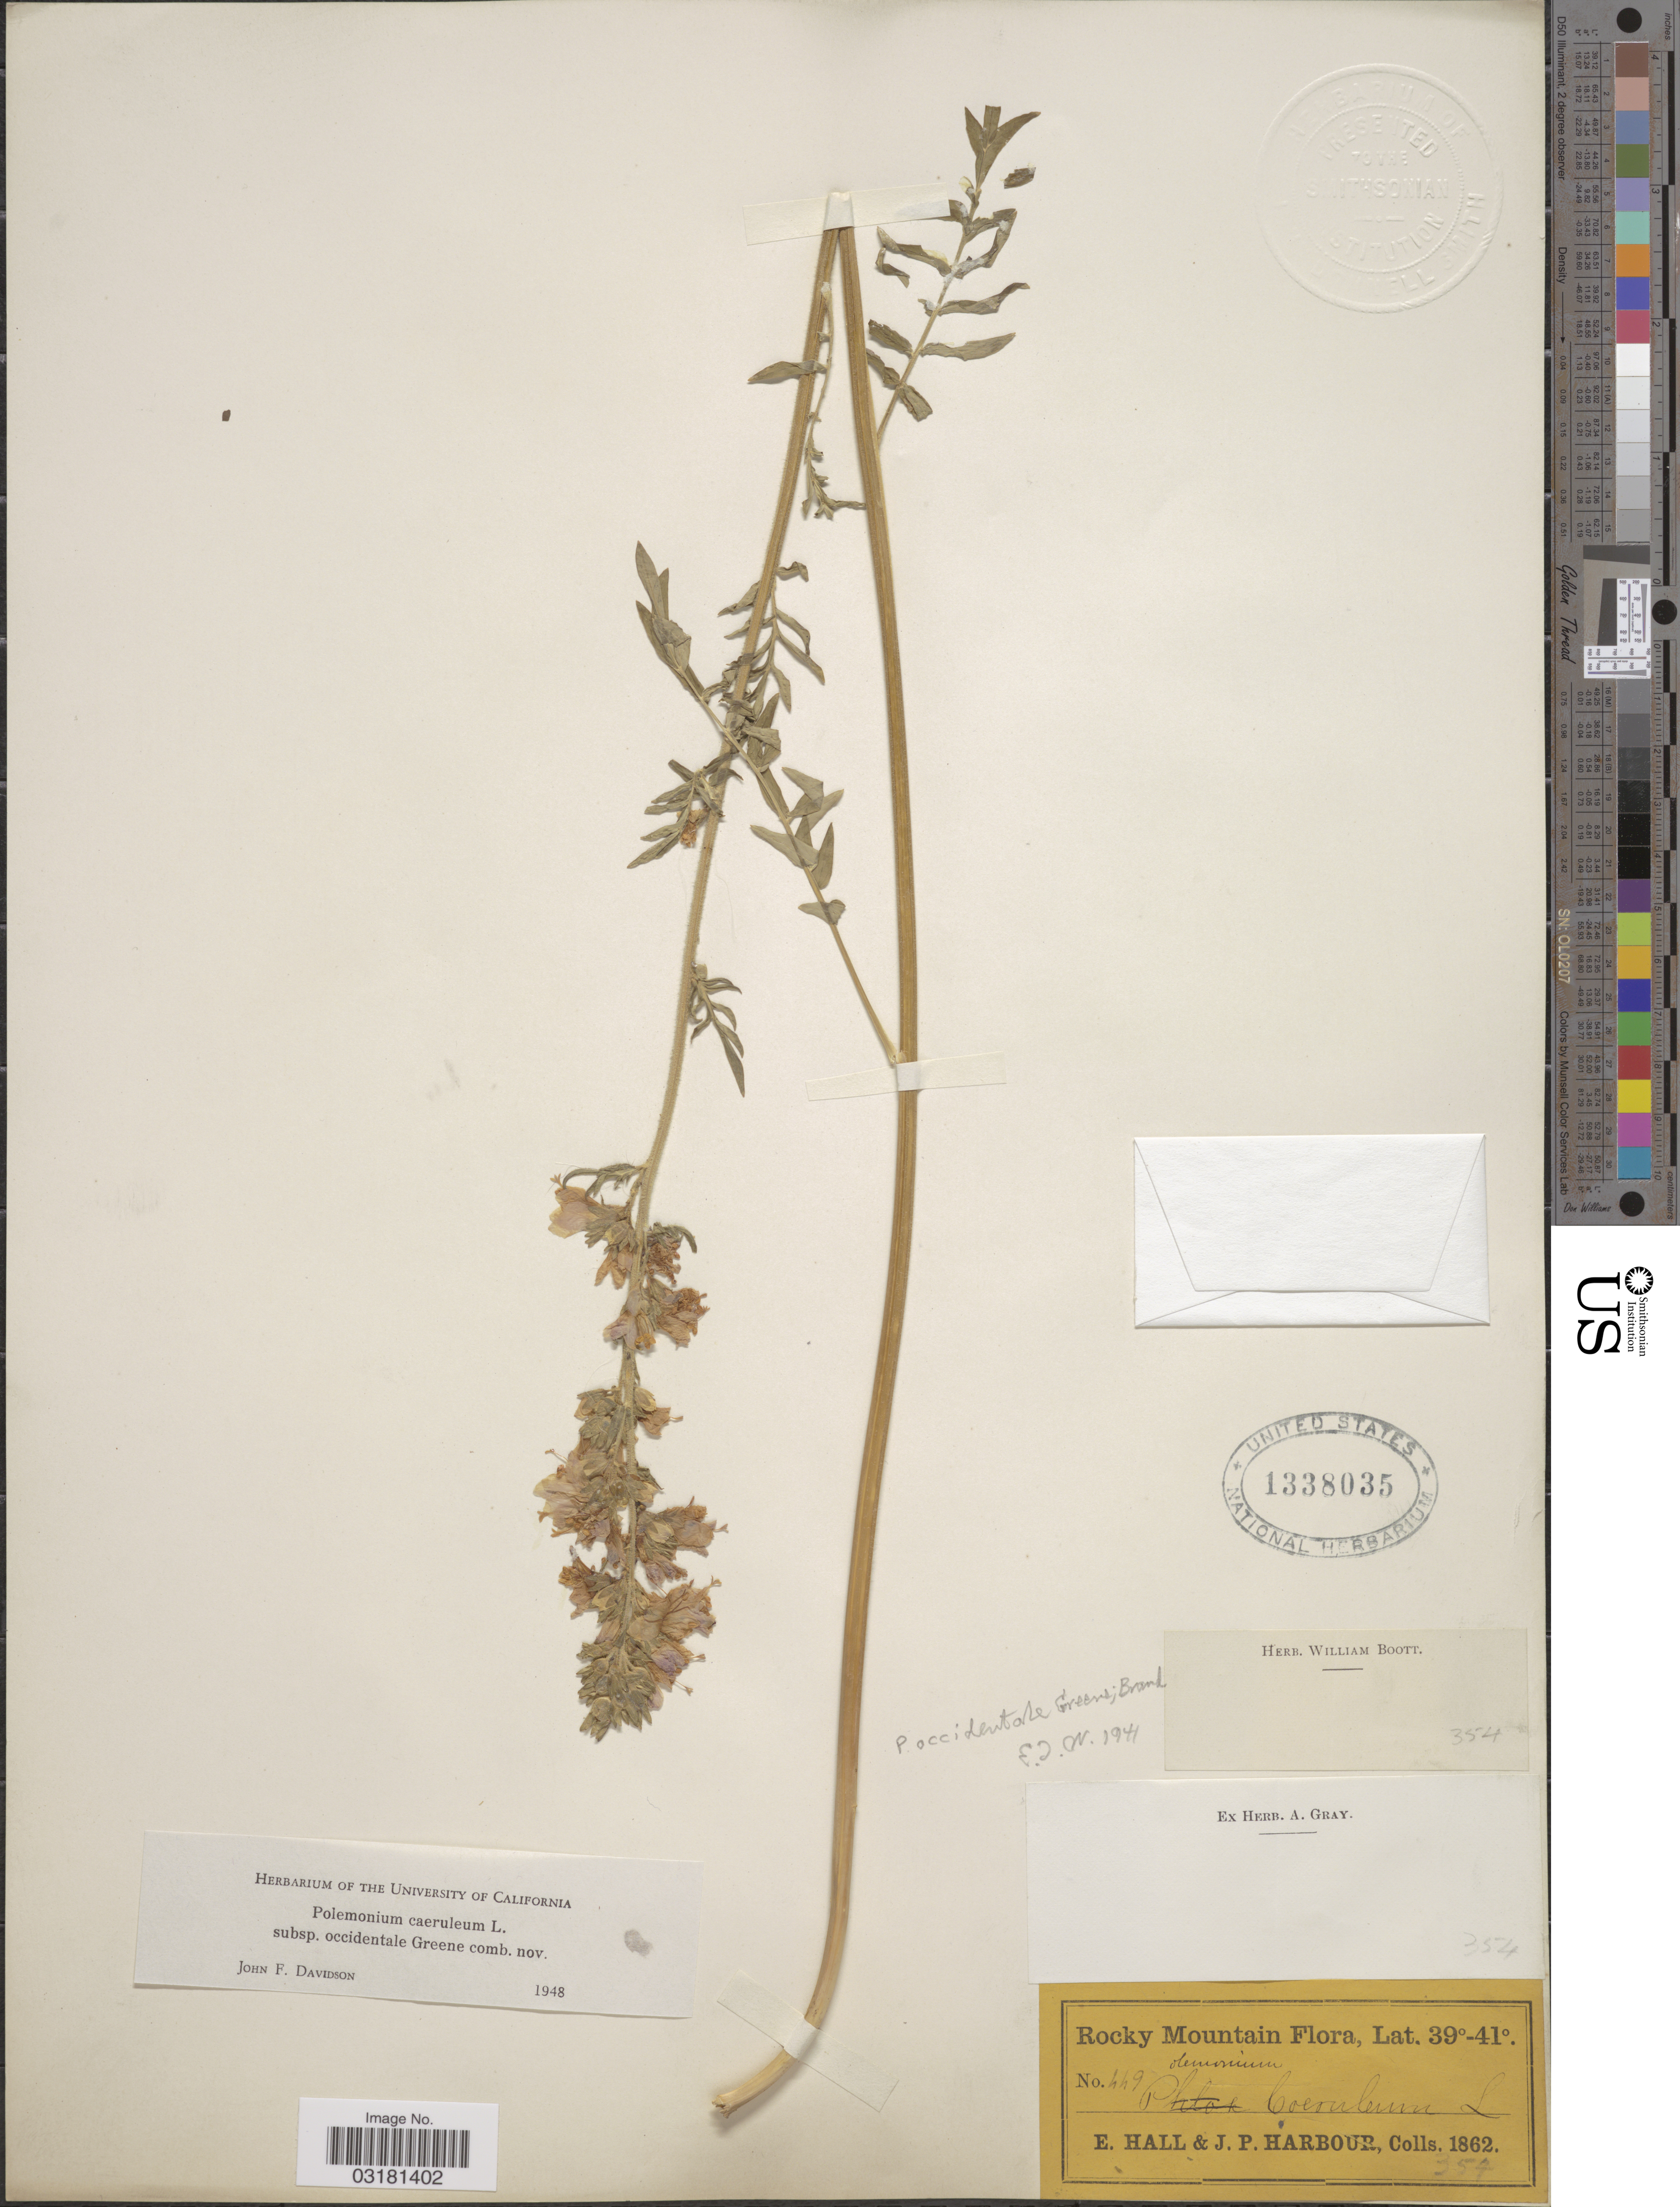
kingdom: Plantae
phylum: Tracheophyta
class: Magnoliopsida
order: Ericales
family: Polemoniaceae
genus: Polemonium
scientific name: Polemonium occidentale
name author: Greene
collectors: E. Hall & J. Harbour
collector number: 449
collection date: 1862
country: United States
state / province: Colorado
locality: Rocky Mountain.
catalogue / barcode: US 1338035